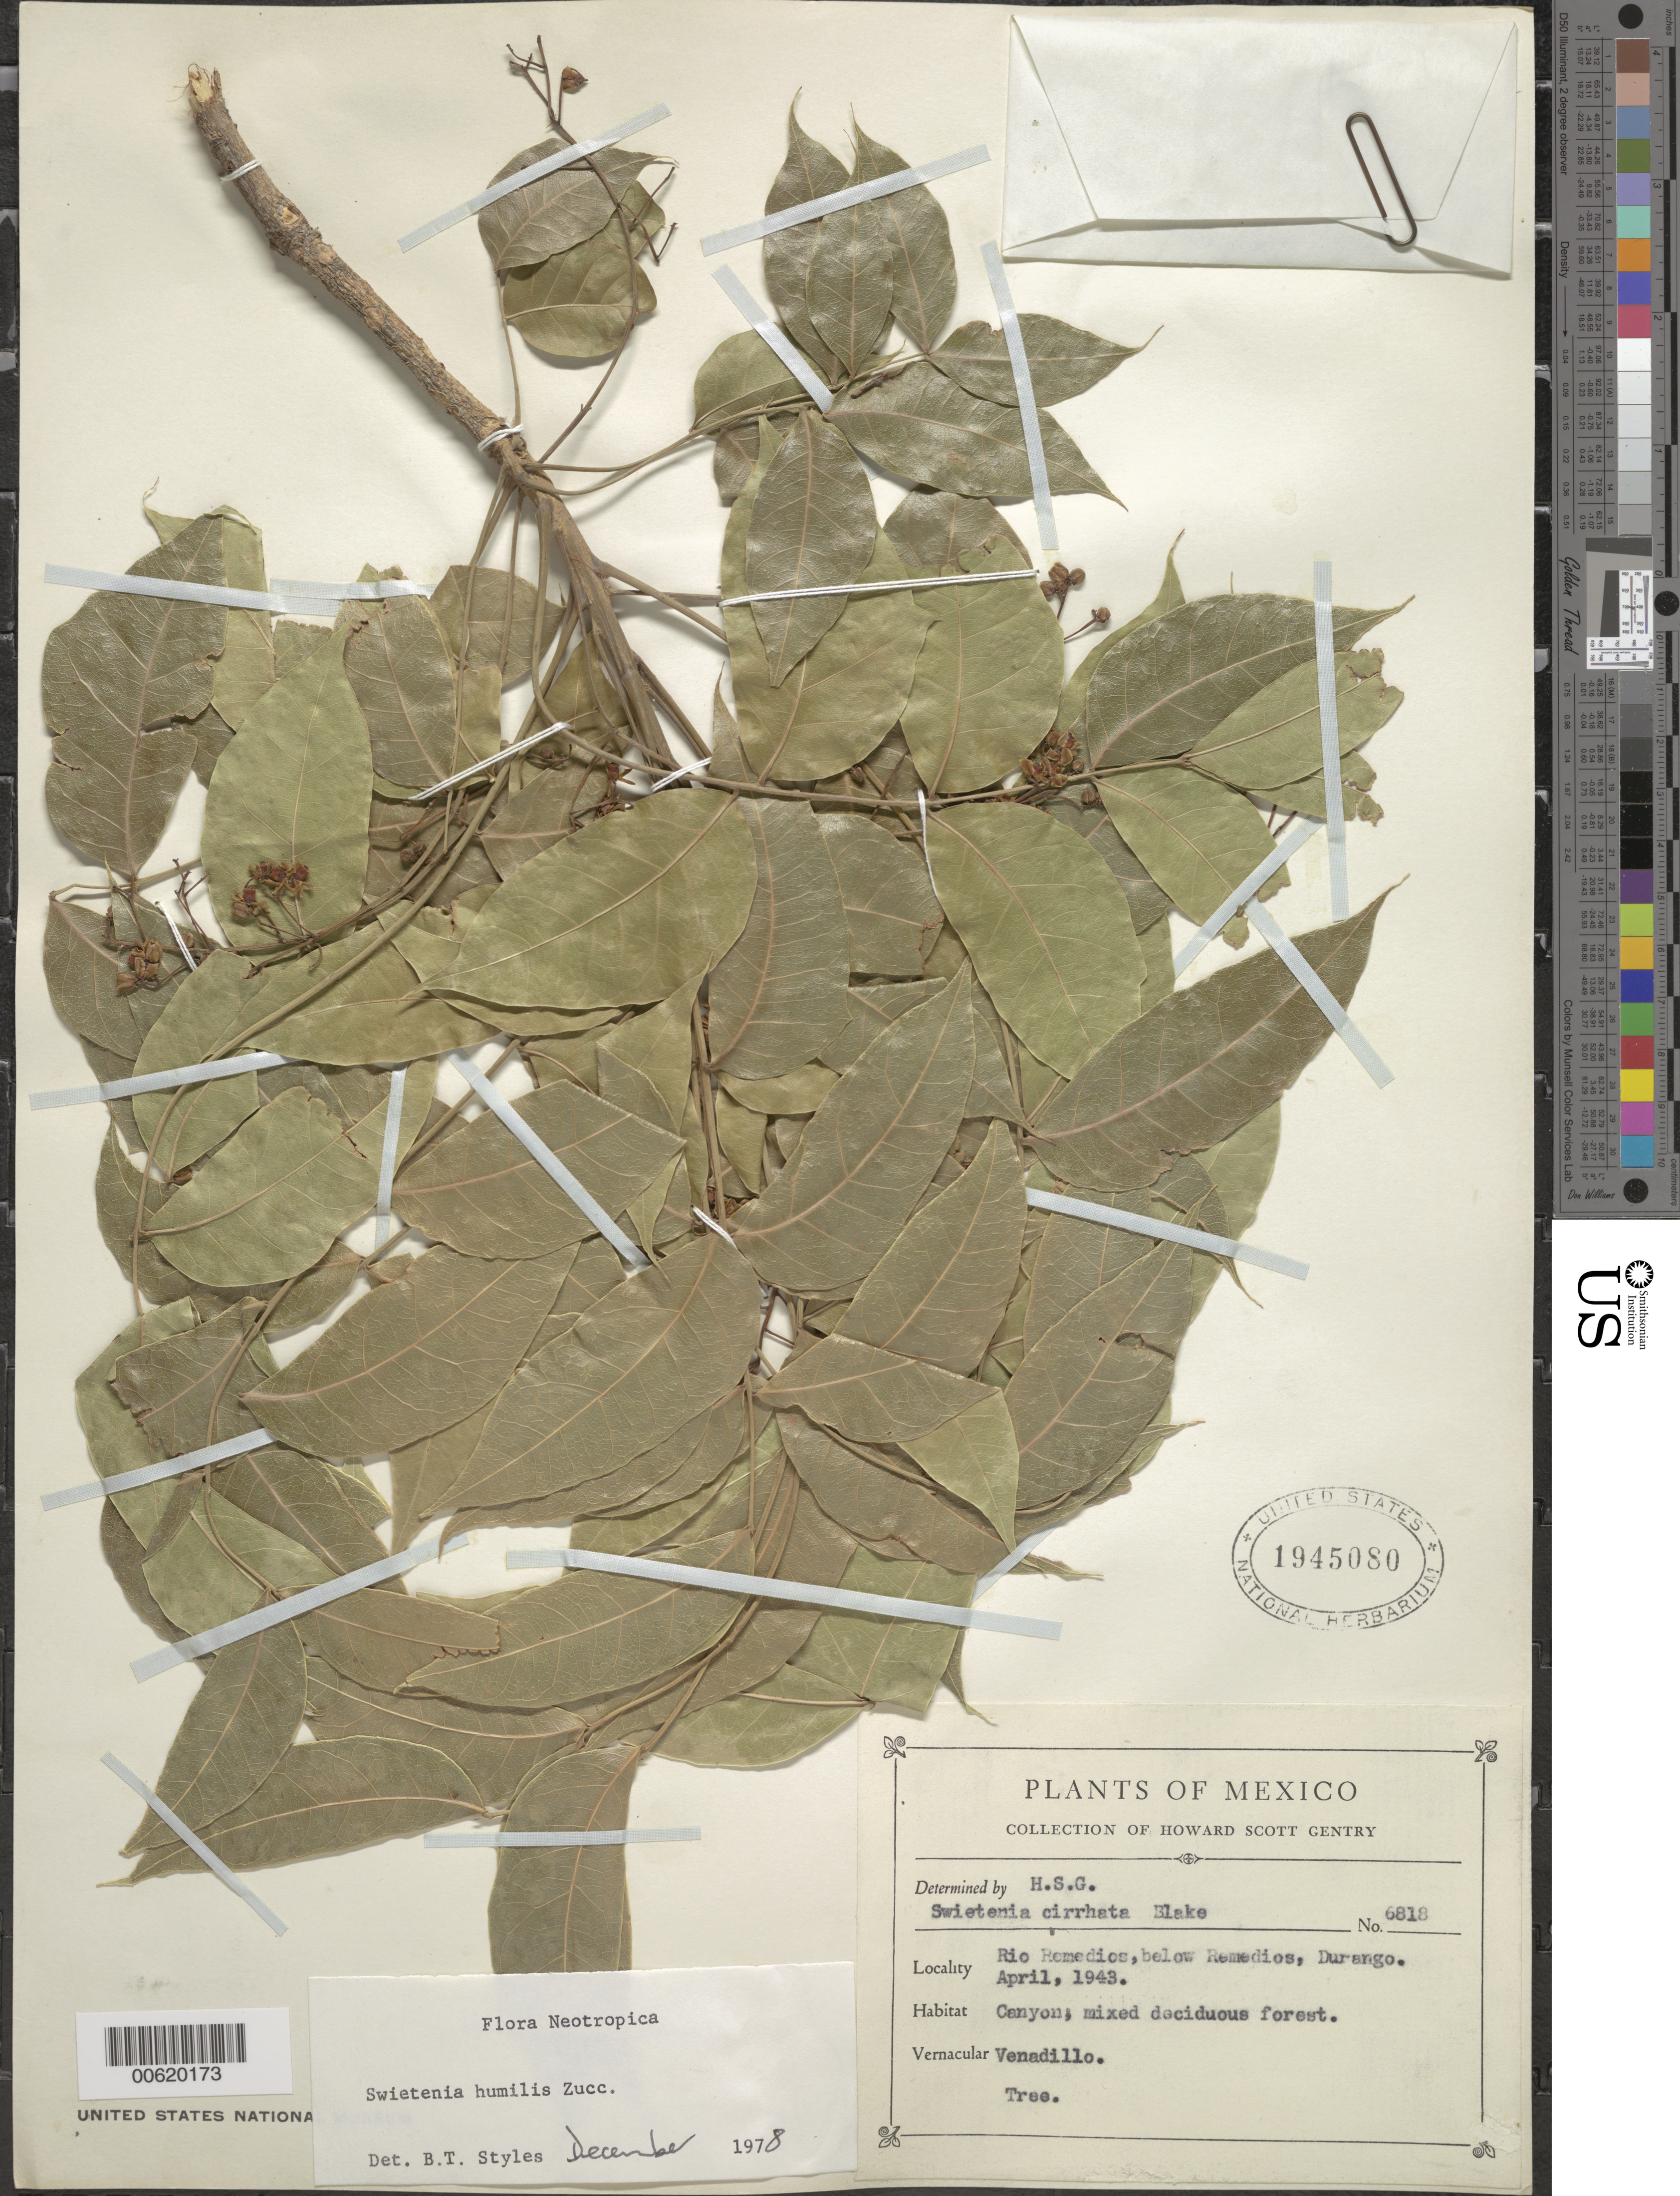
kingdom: Plantae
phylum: Tracheophyta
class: Magnoliopsida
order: Sapindales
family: Meliaceae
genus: Swietenia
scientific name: Swietenia humilis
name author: Zucc.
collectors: H. S. Gentry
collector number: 6818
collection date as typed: Apr 1943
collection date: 1943-04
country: Mexico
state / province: Durango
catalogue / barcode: US 1945080